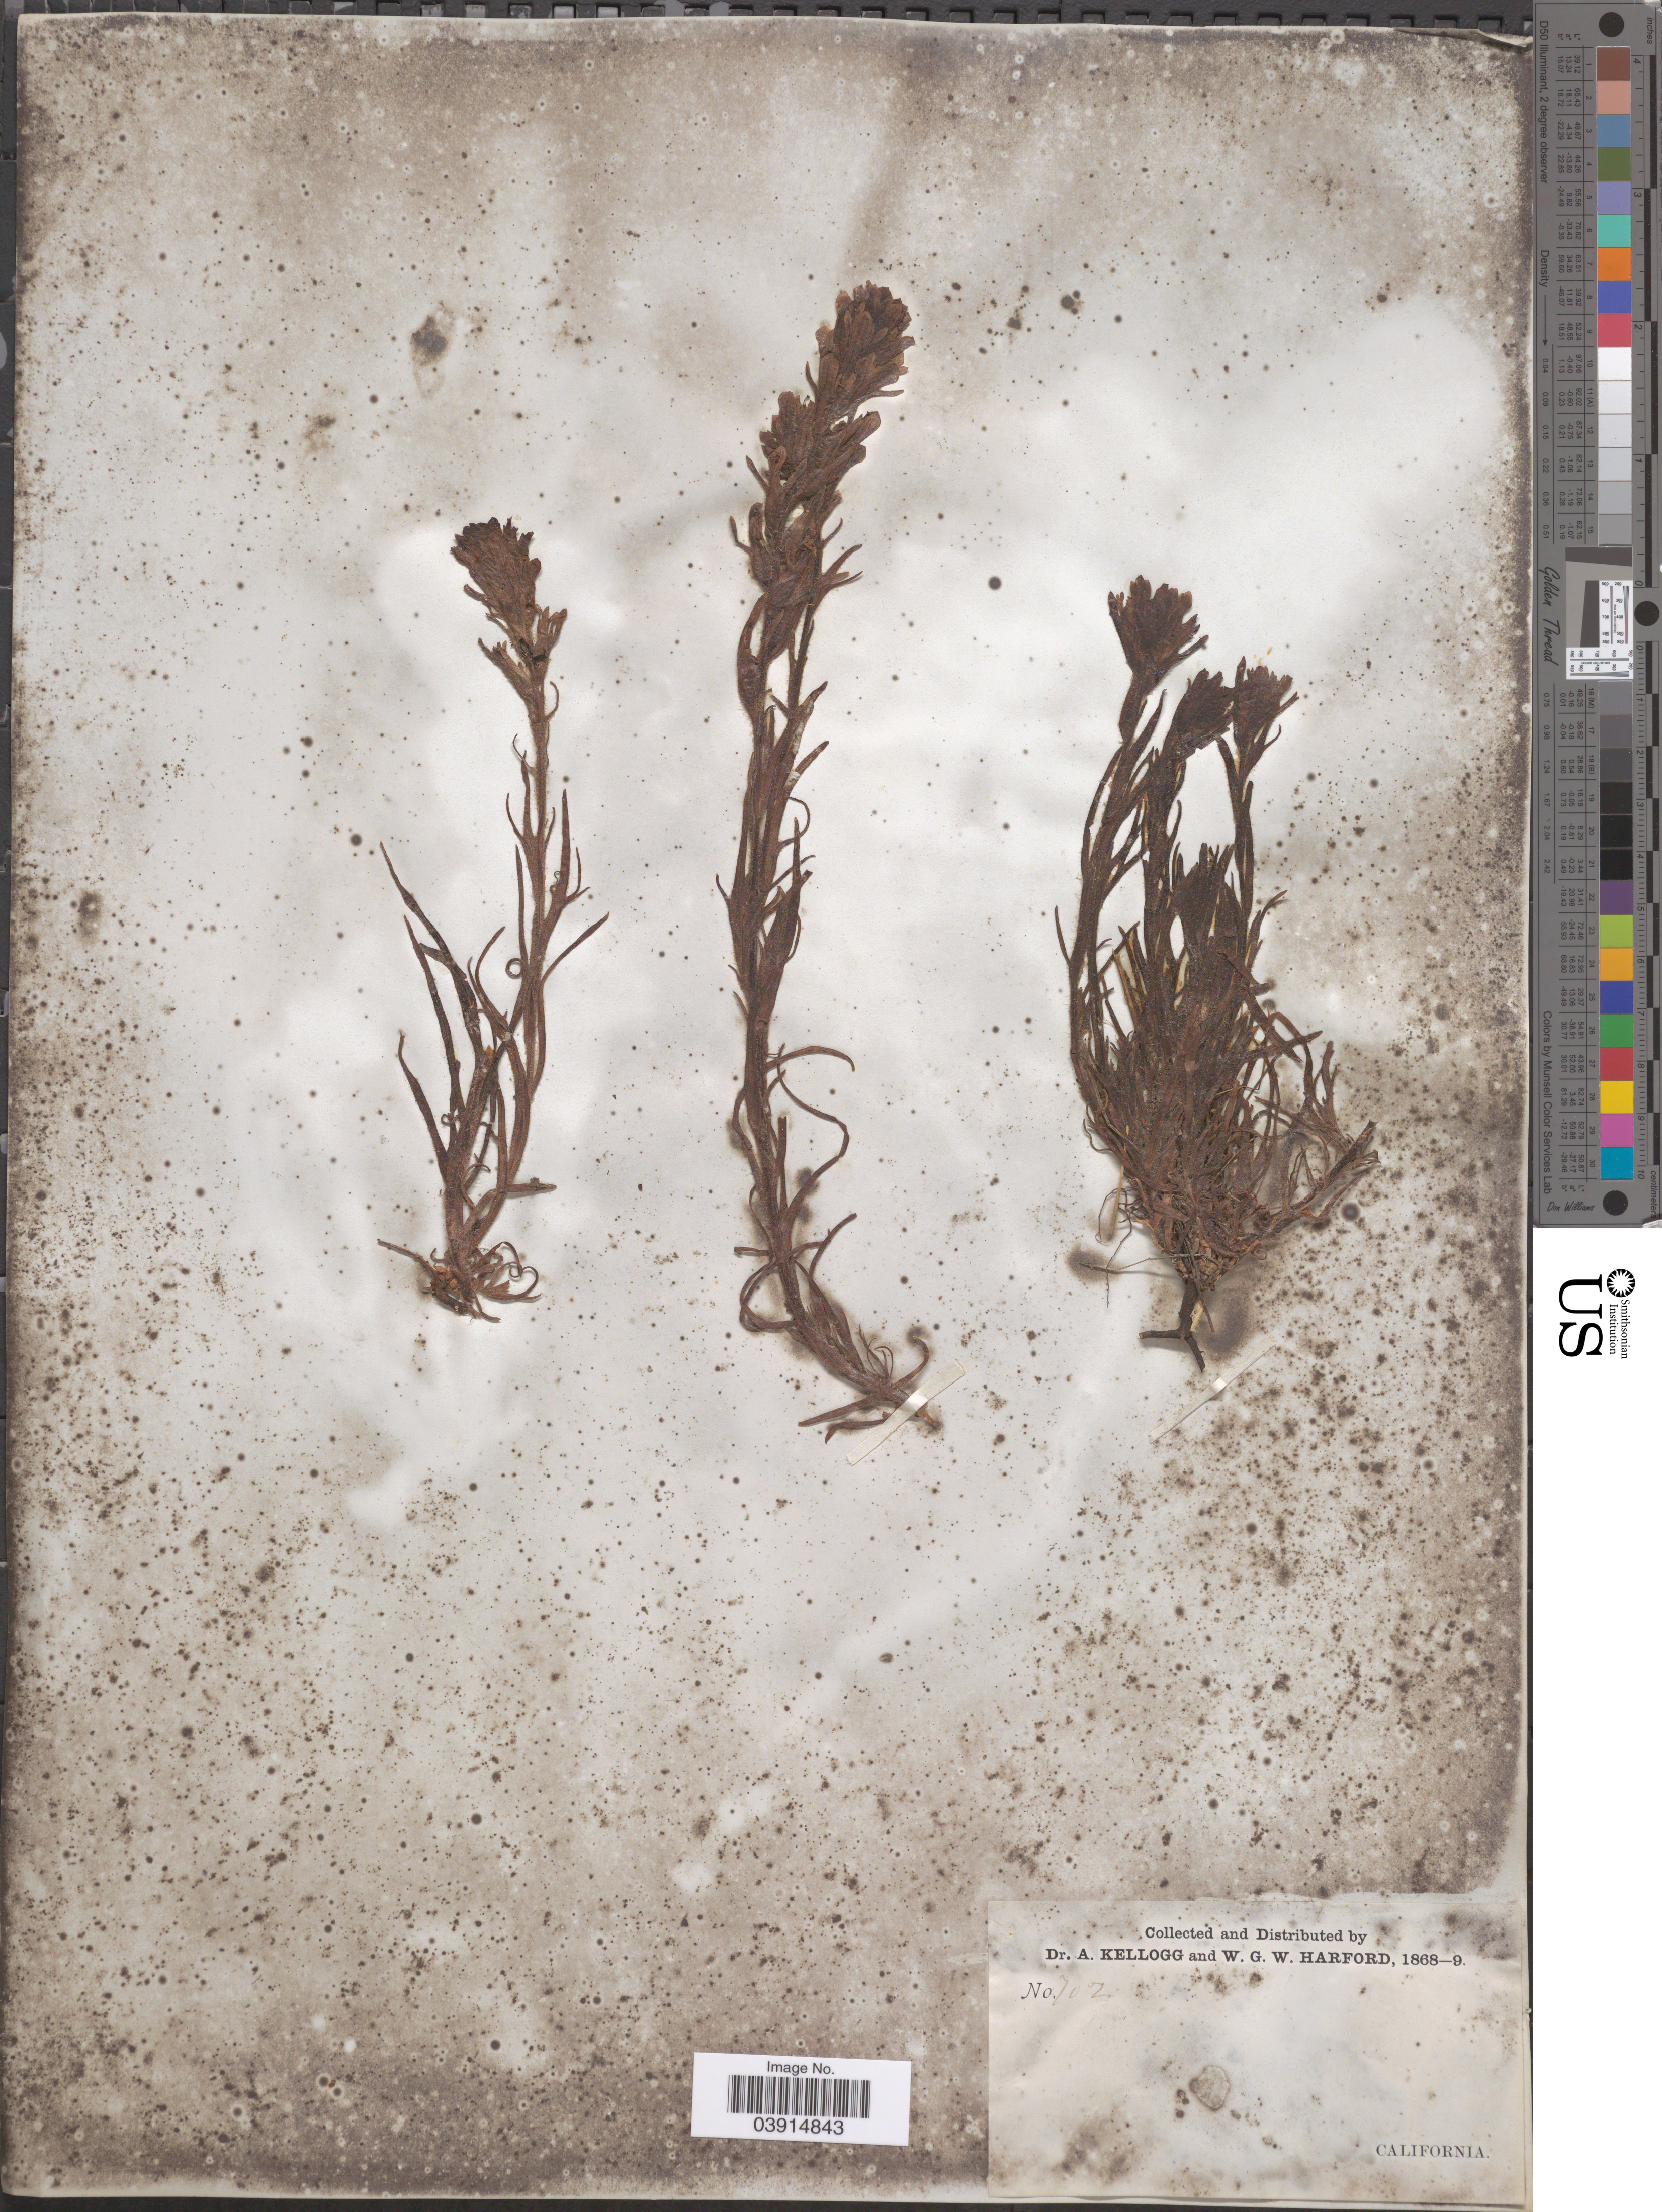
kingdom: Plantae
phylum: Tracheophyta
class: Magnoliopsida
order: Lamiales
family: Orobanchaceae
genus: Castilleja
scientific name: Castilleja sp.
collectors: A. Kellogg & W. G. W. Harford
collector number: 702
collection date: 1868/1869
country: United States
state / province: California